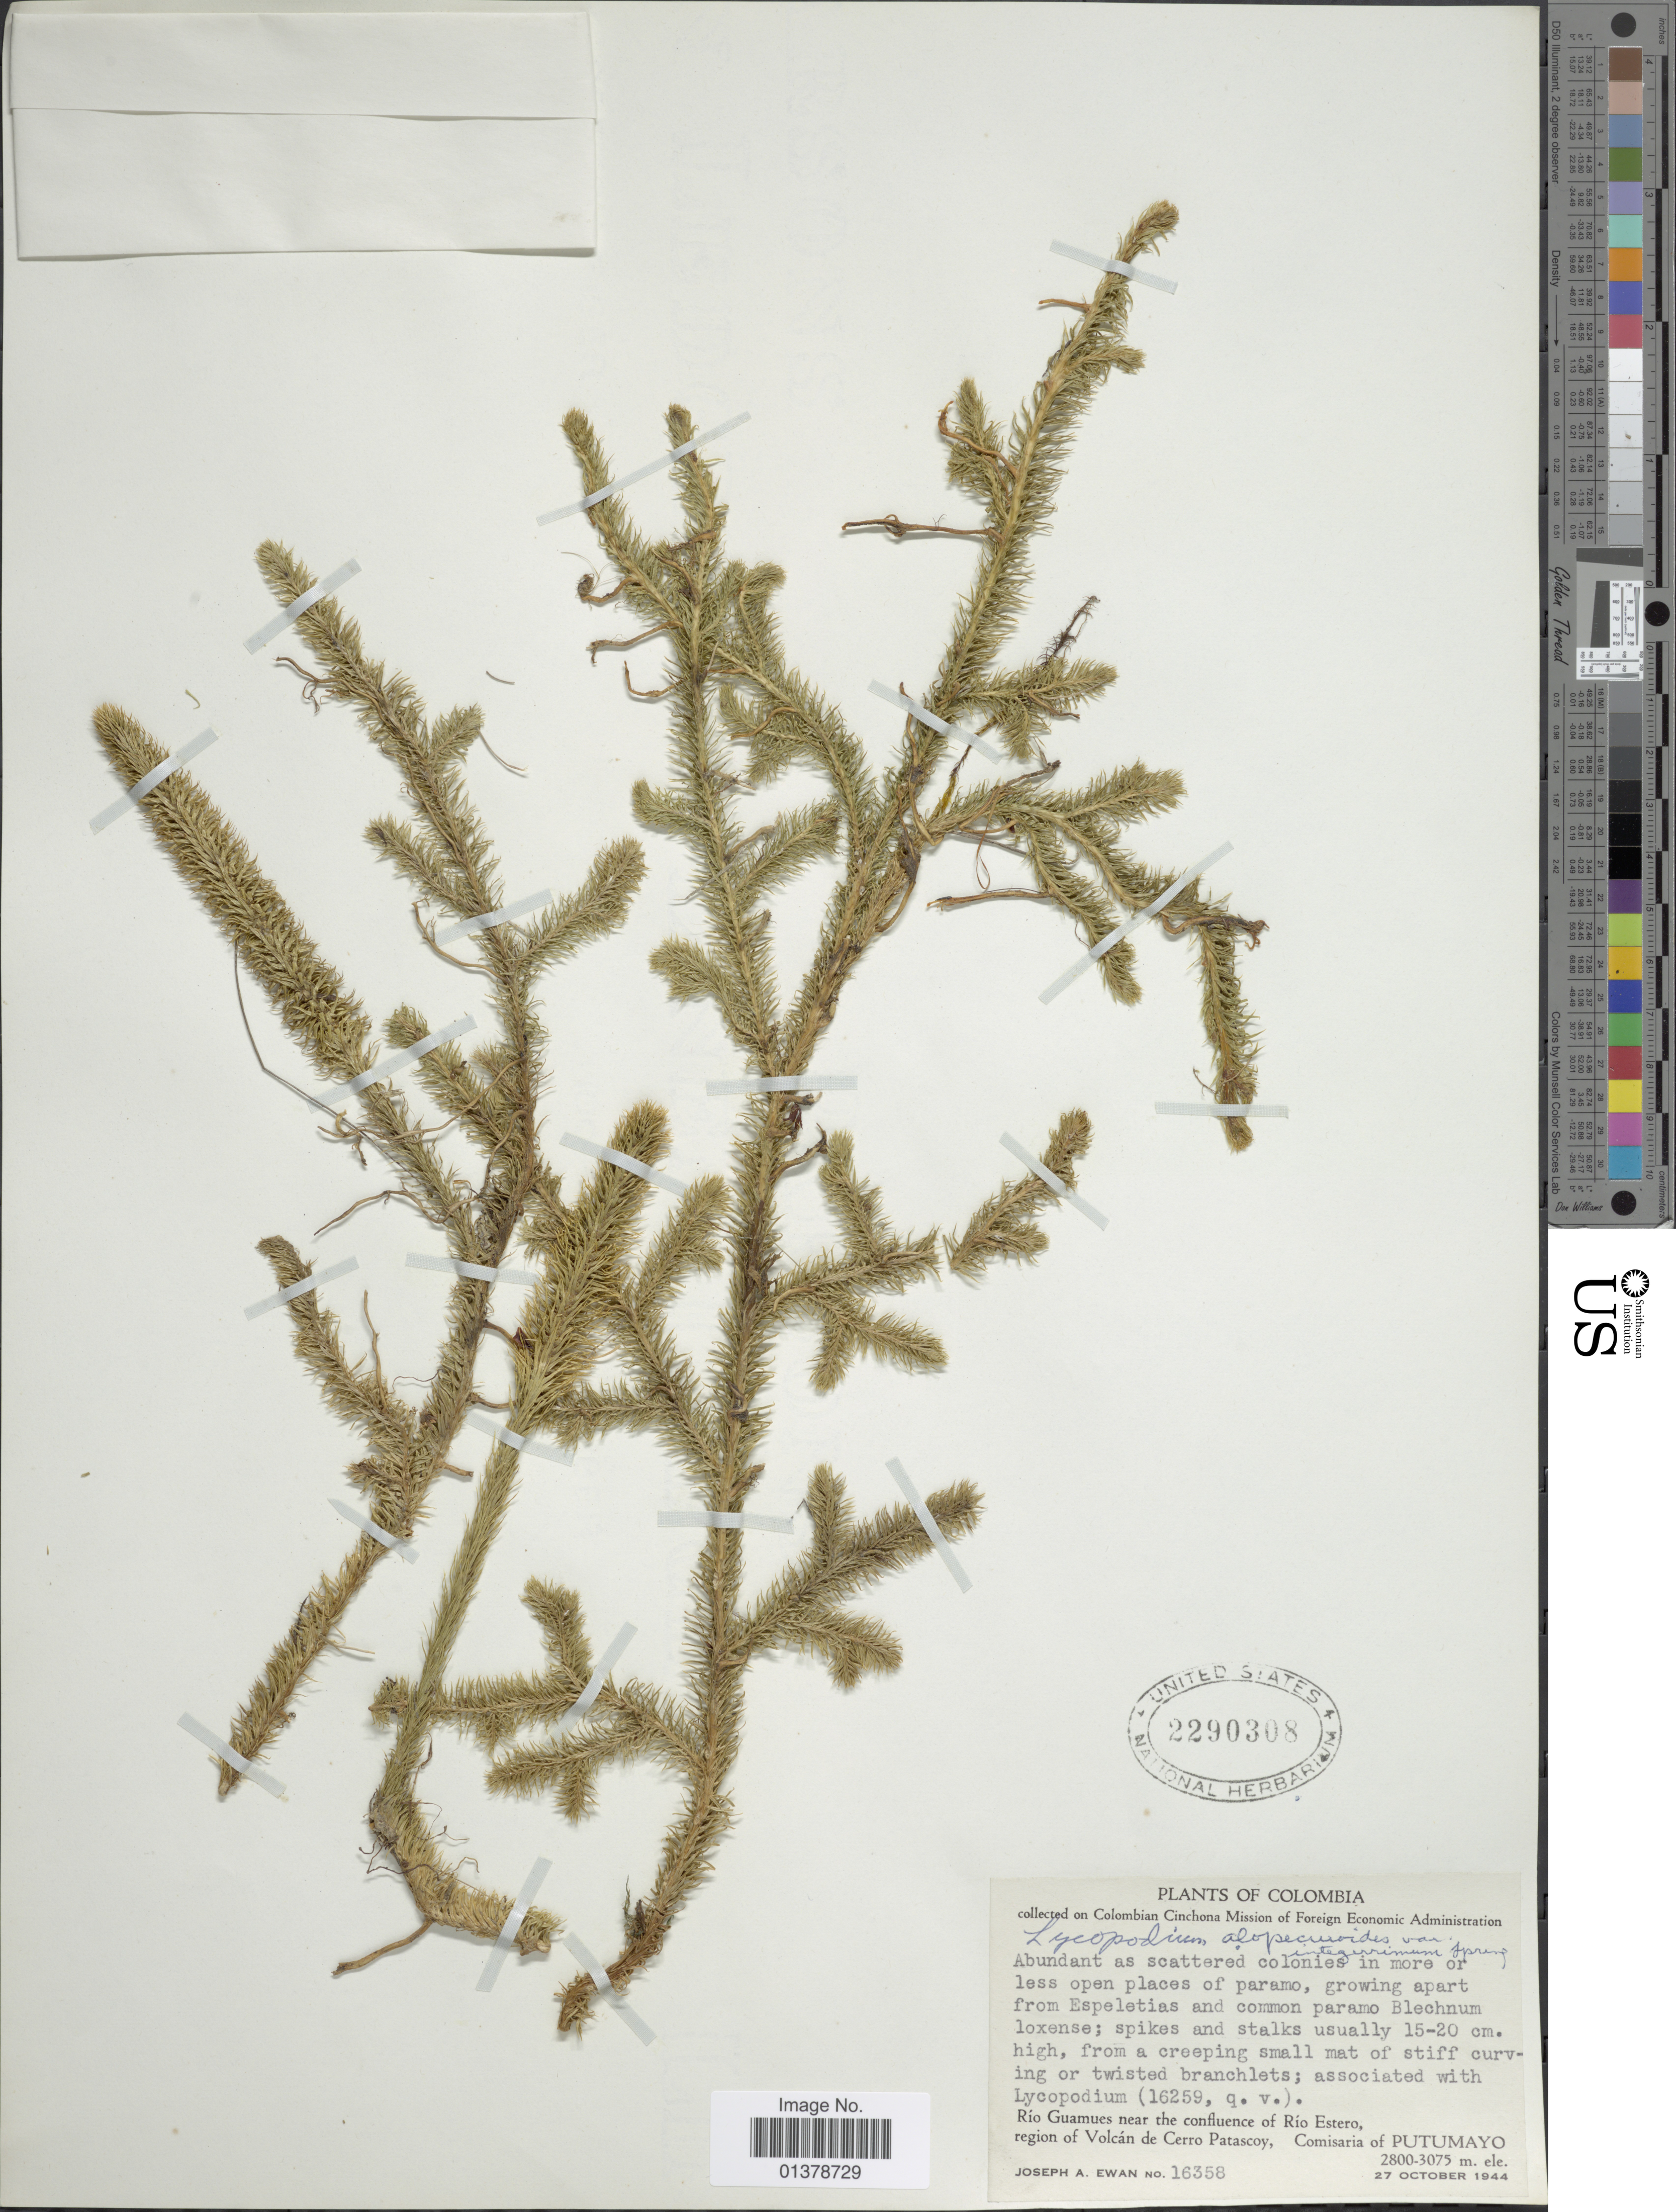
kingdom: Plantae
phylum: Tracheophyta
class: Lycopodiopsida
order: Lycopodiales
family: Lycopodiaceae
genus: Lycopodiella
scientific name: Lycopodiella alopecuroides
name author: (L.) Cranfill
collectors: J. A. Ewan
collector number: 16358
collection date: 1944-10-27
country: Colombia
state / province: Putumayo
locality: Rio Guamues near the confluence of Rio Estero, region of Volcán de Cerro Patascoy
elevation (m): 2800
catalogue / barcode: US 2290308